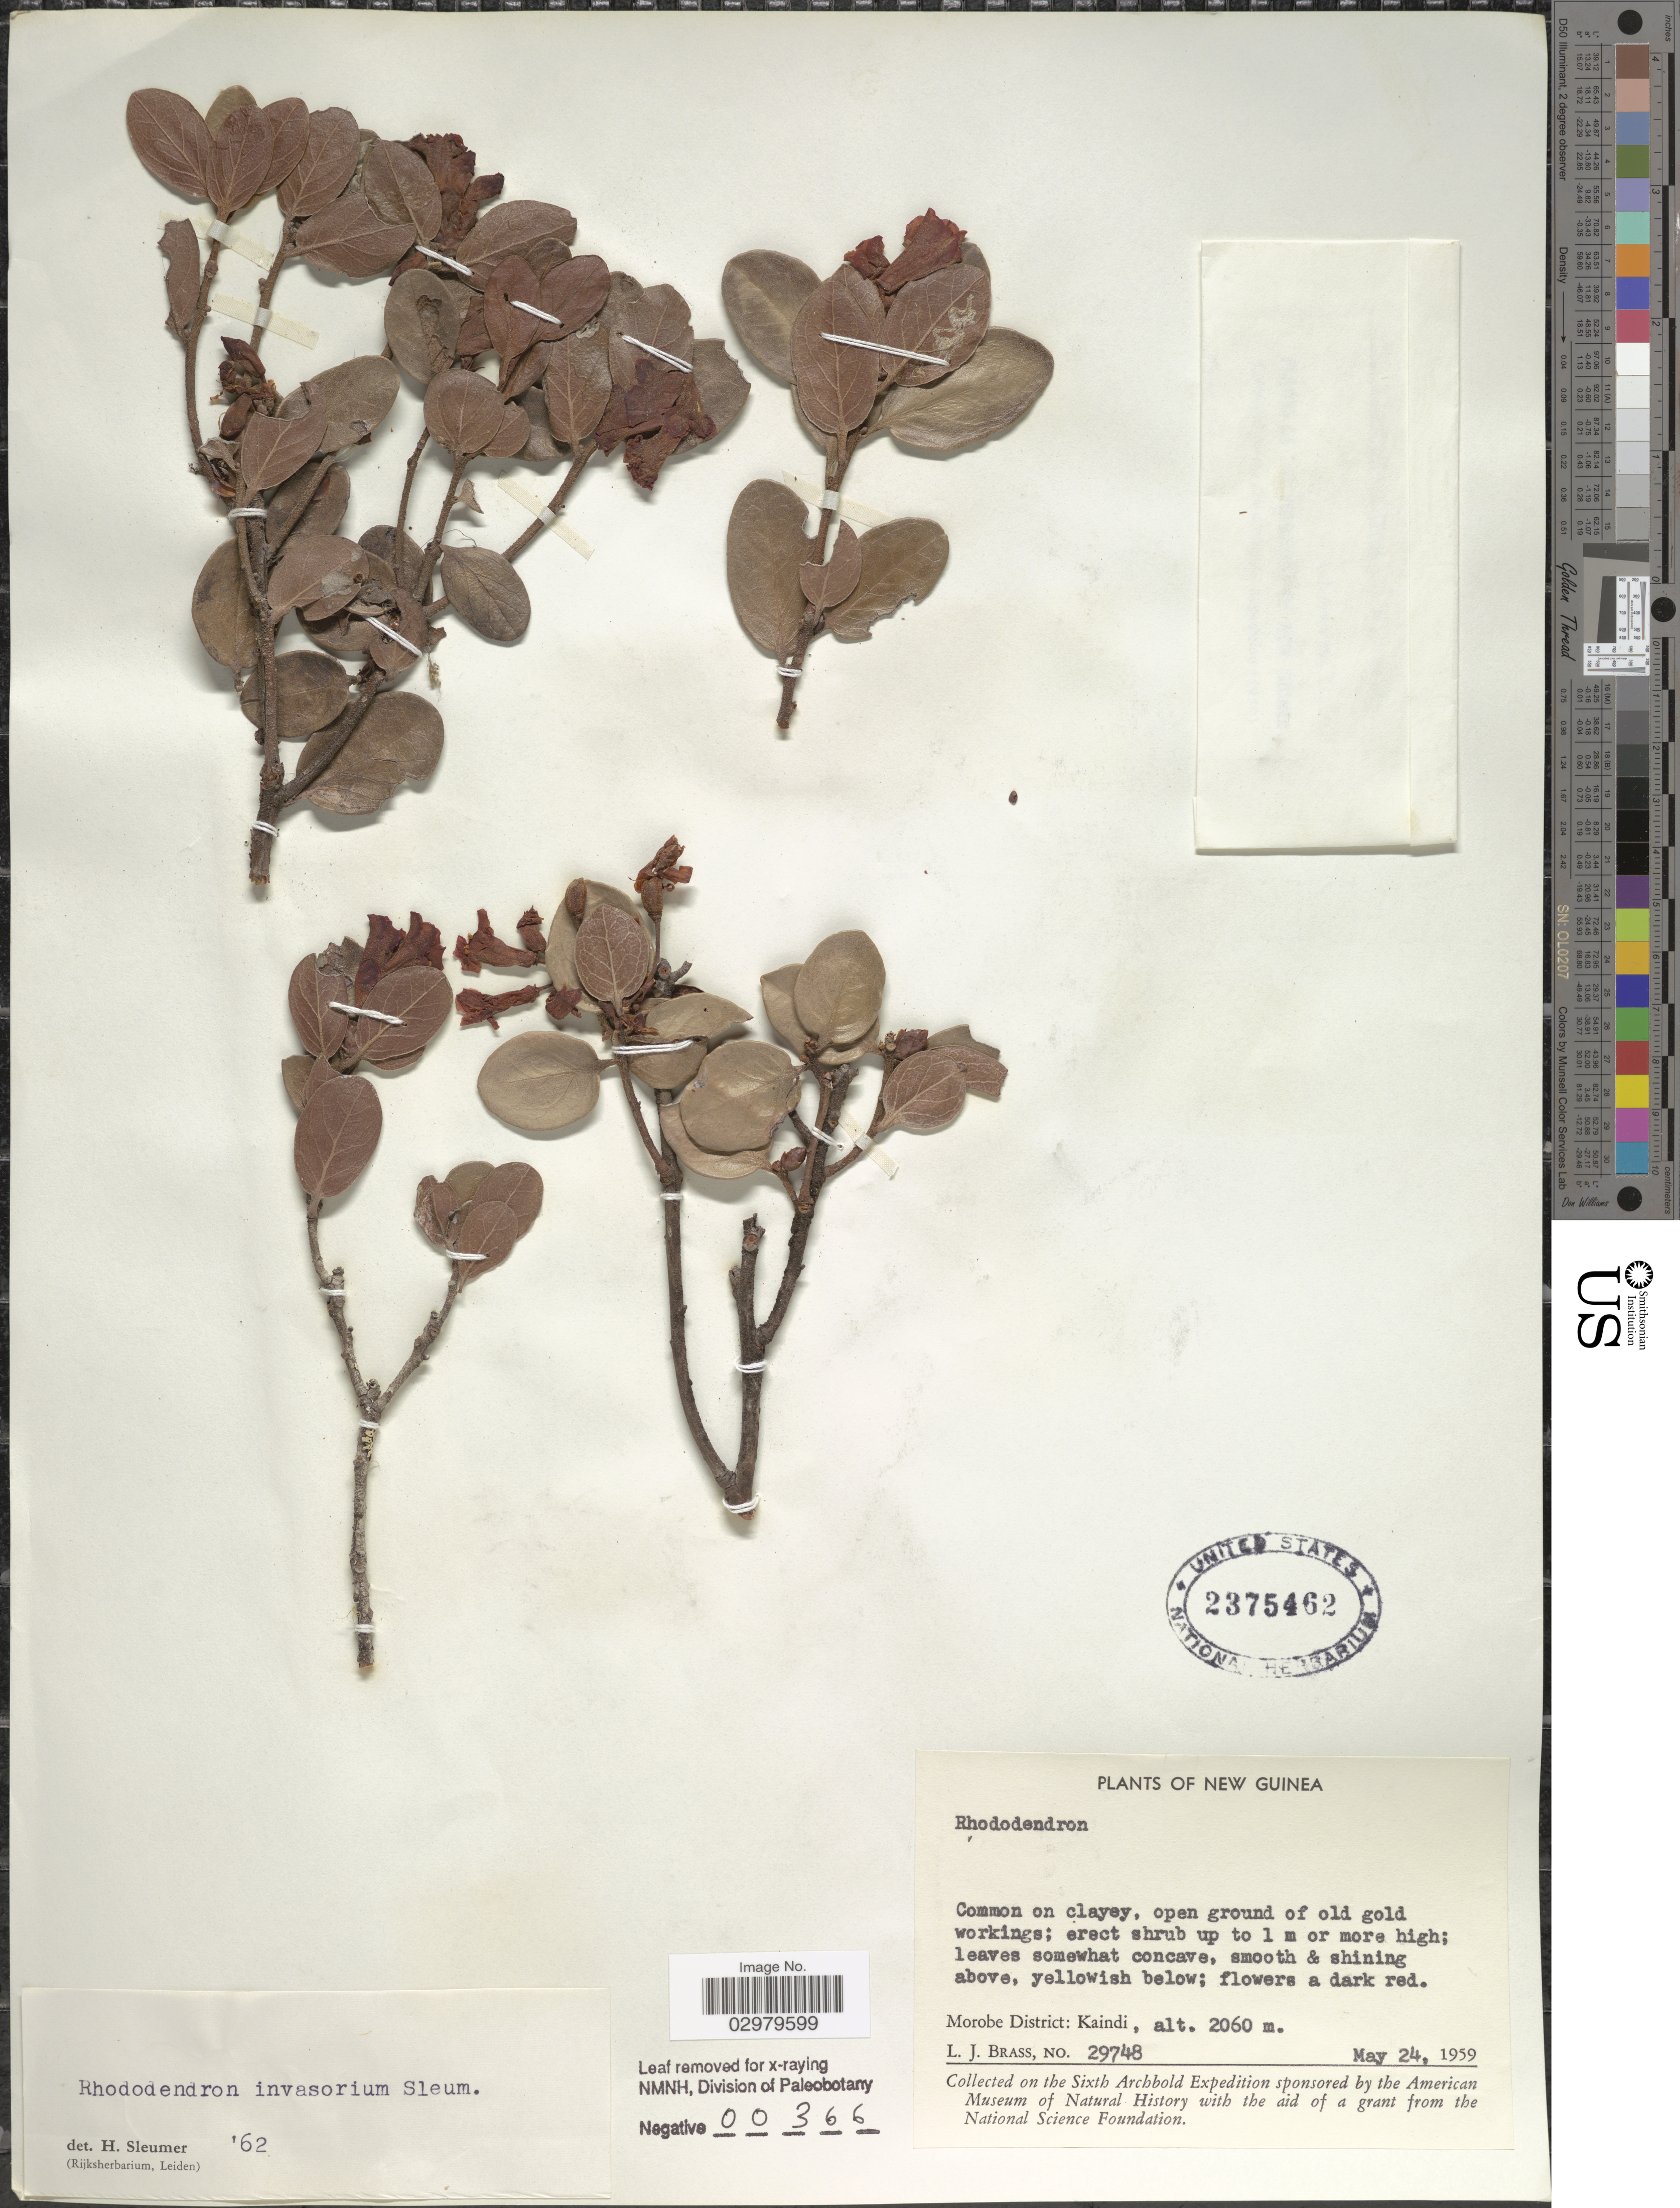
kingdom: Plantae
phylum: Tracheophyta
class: Magnoliopsida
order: Ericales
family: Ericaceae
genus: Rhododendron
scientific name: Rhododendron invasorium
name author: Sleumer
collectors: L. J. Brass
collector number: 29748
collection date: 1959-05-24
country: Papua New Guinea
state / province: Morobe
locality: New Guinea. Morobe District: Kaindi.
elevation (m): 2060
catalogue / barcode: US 2375462